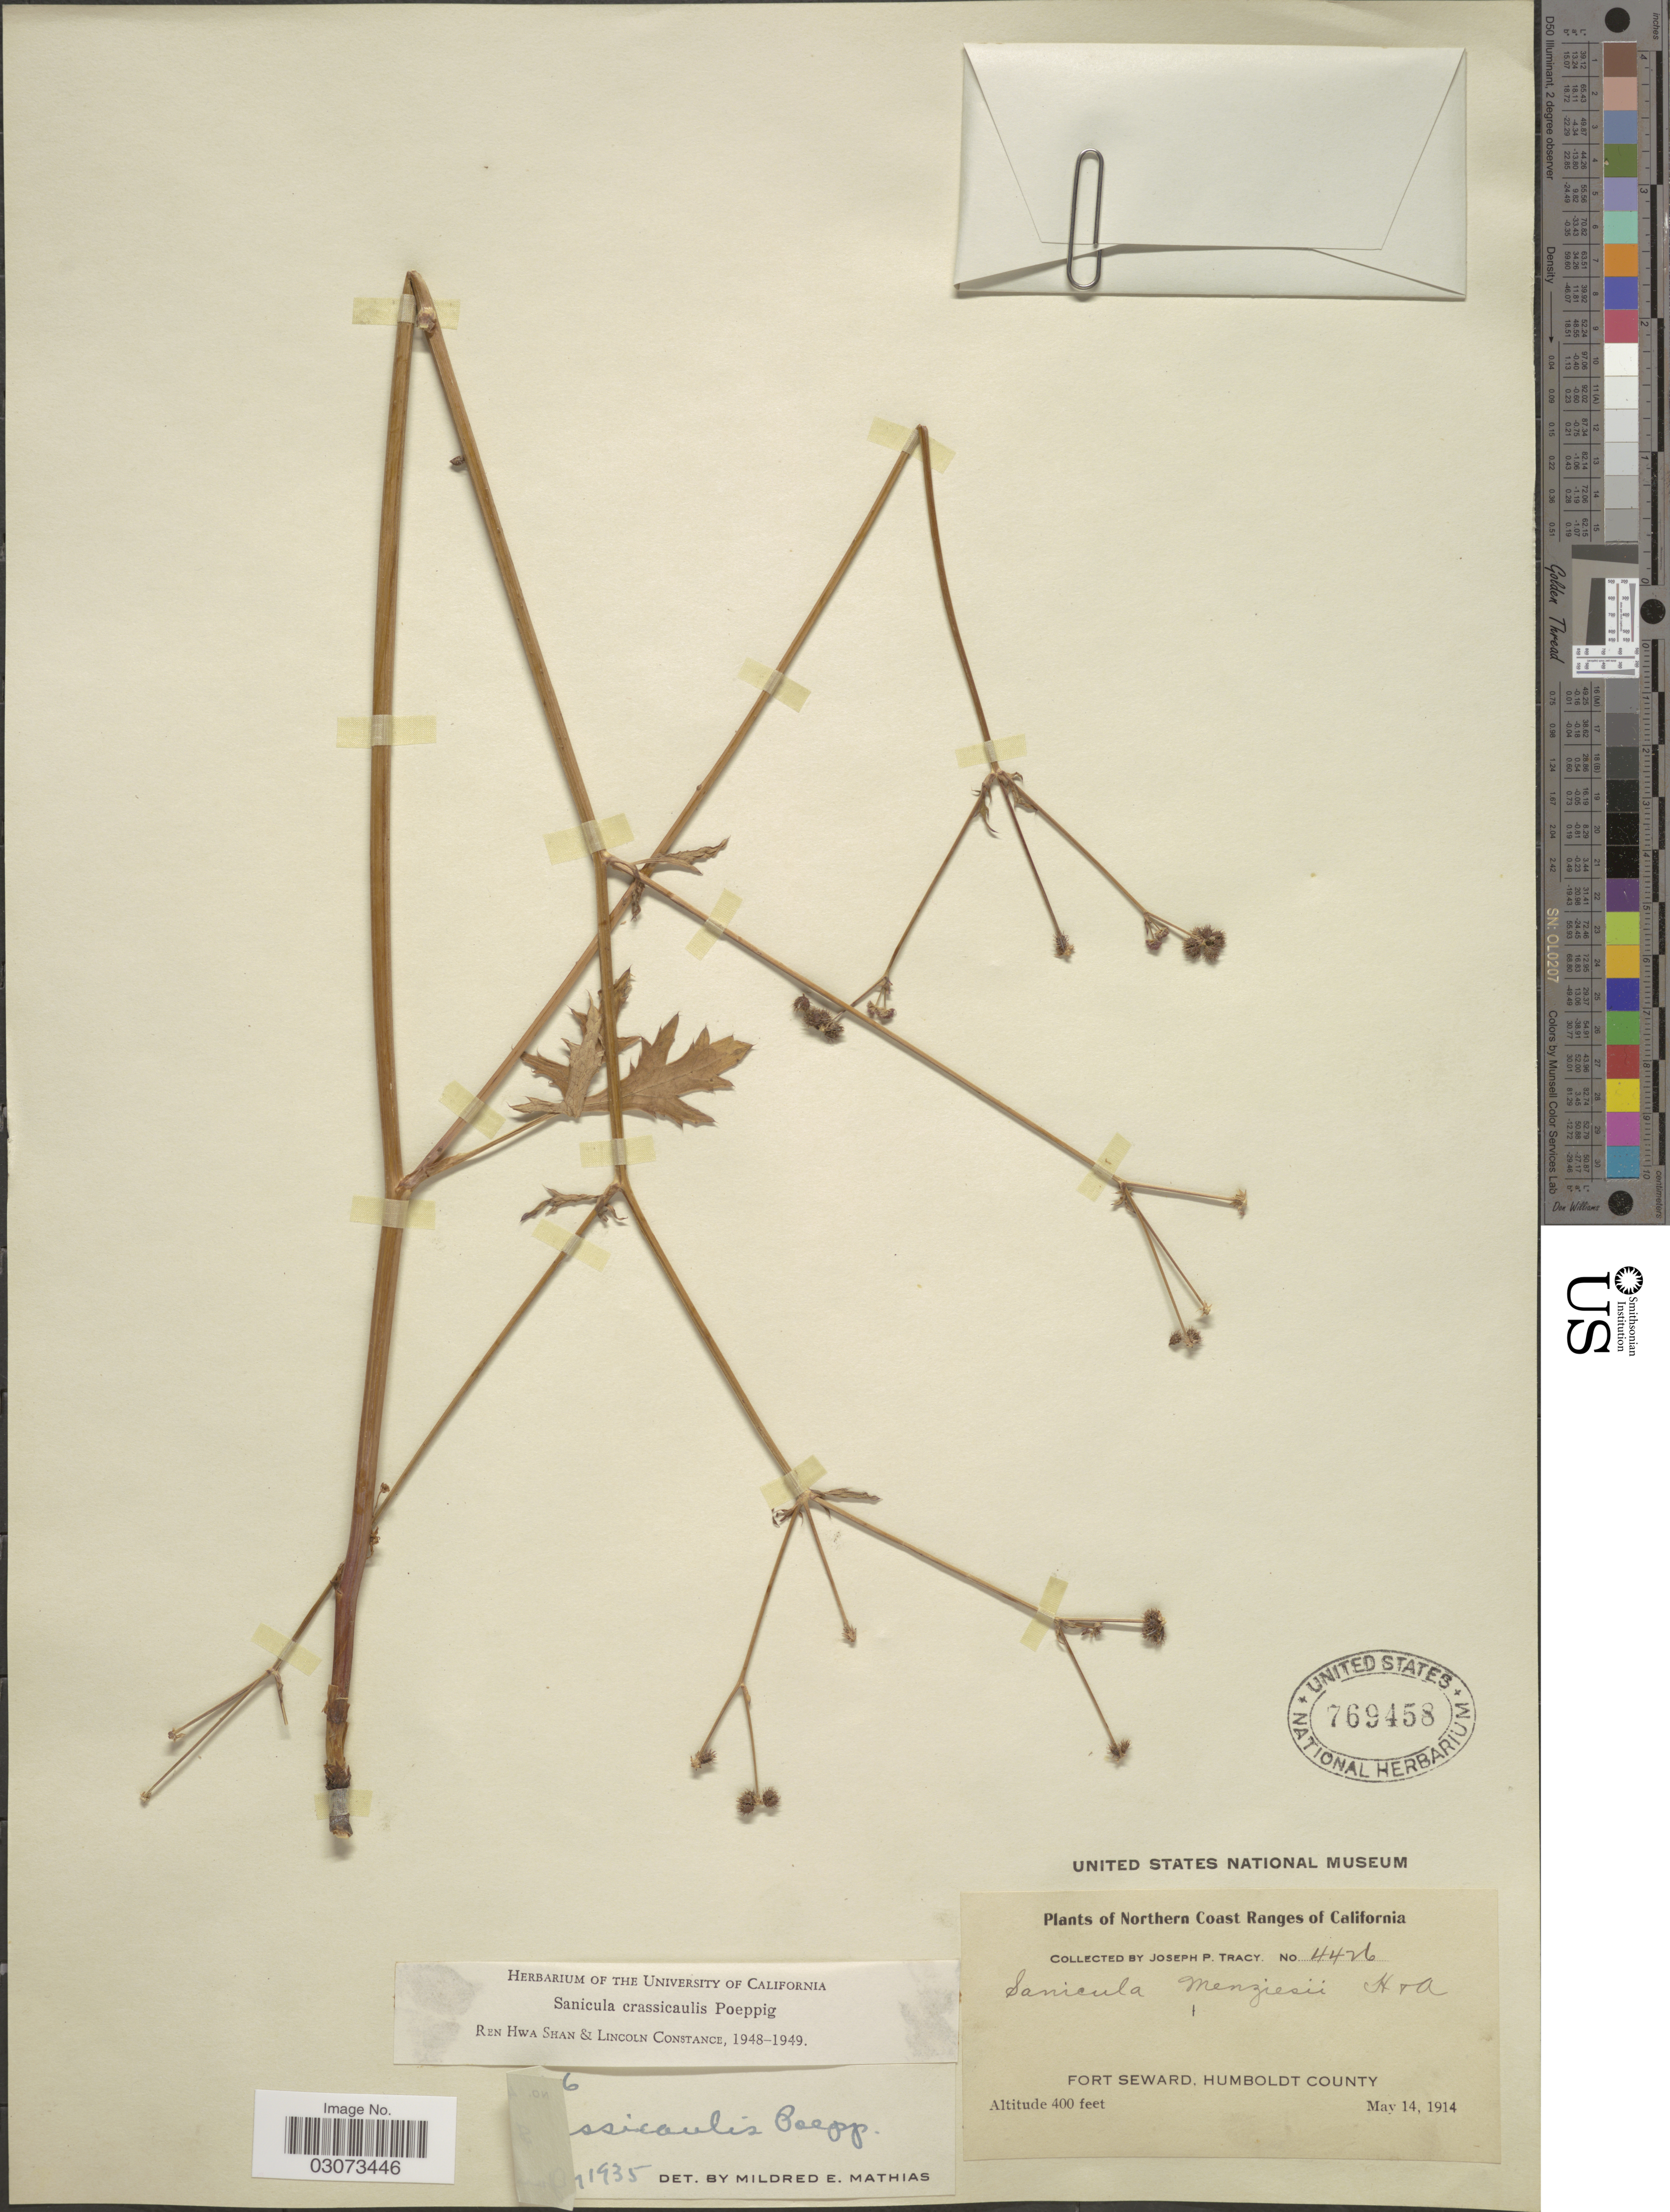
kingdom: Plantae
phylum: Tracheophyta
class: Magnoliopsida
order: Apiales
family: Apiaceae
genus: Sanicula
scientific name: Sanicula crassicaulis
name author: Poepp. ex DC.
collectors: J. Tracy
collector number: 4426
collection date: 1914-05-14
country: United States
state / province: California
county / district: Humboldt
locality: Northern Coast Ranges of California. Fort Seward, Humboldt County.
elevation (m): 122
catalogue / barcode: US 769458